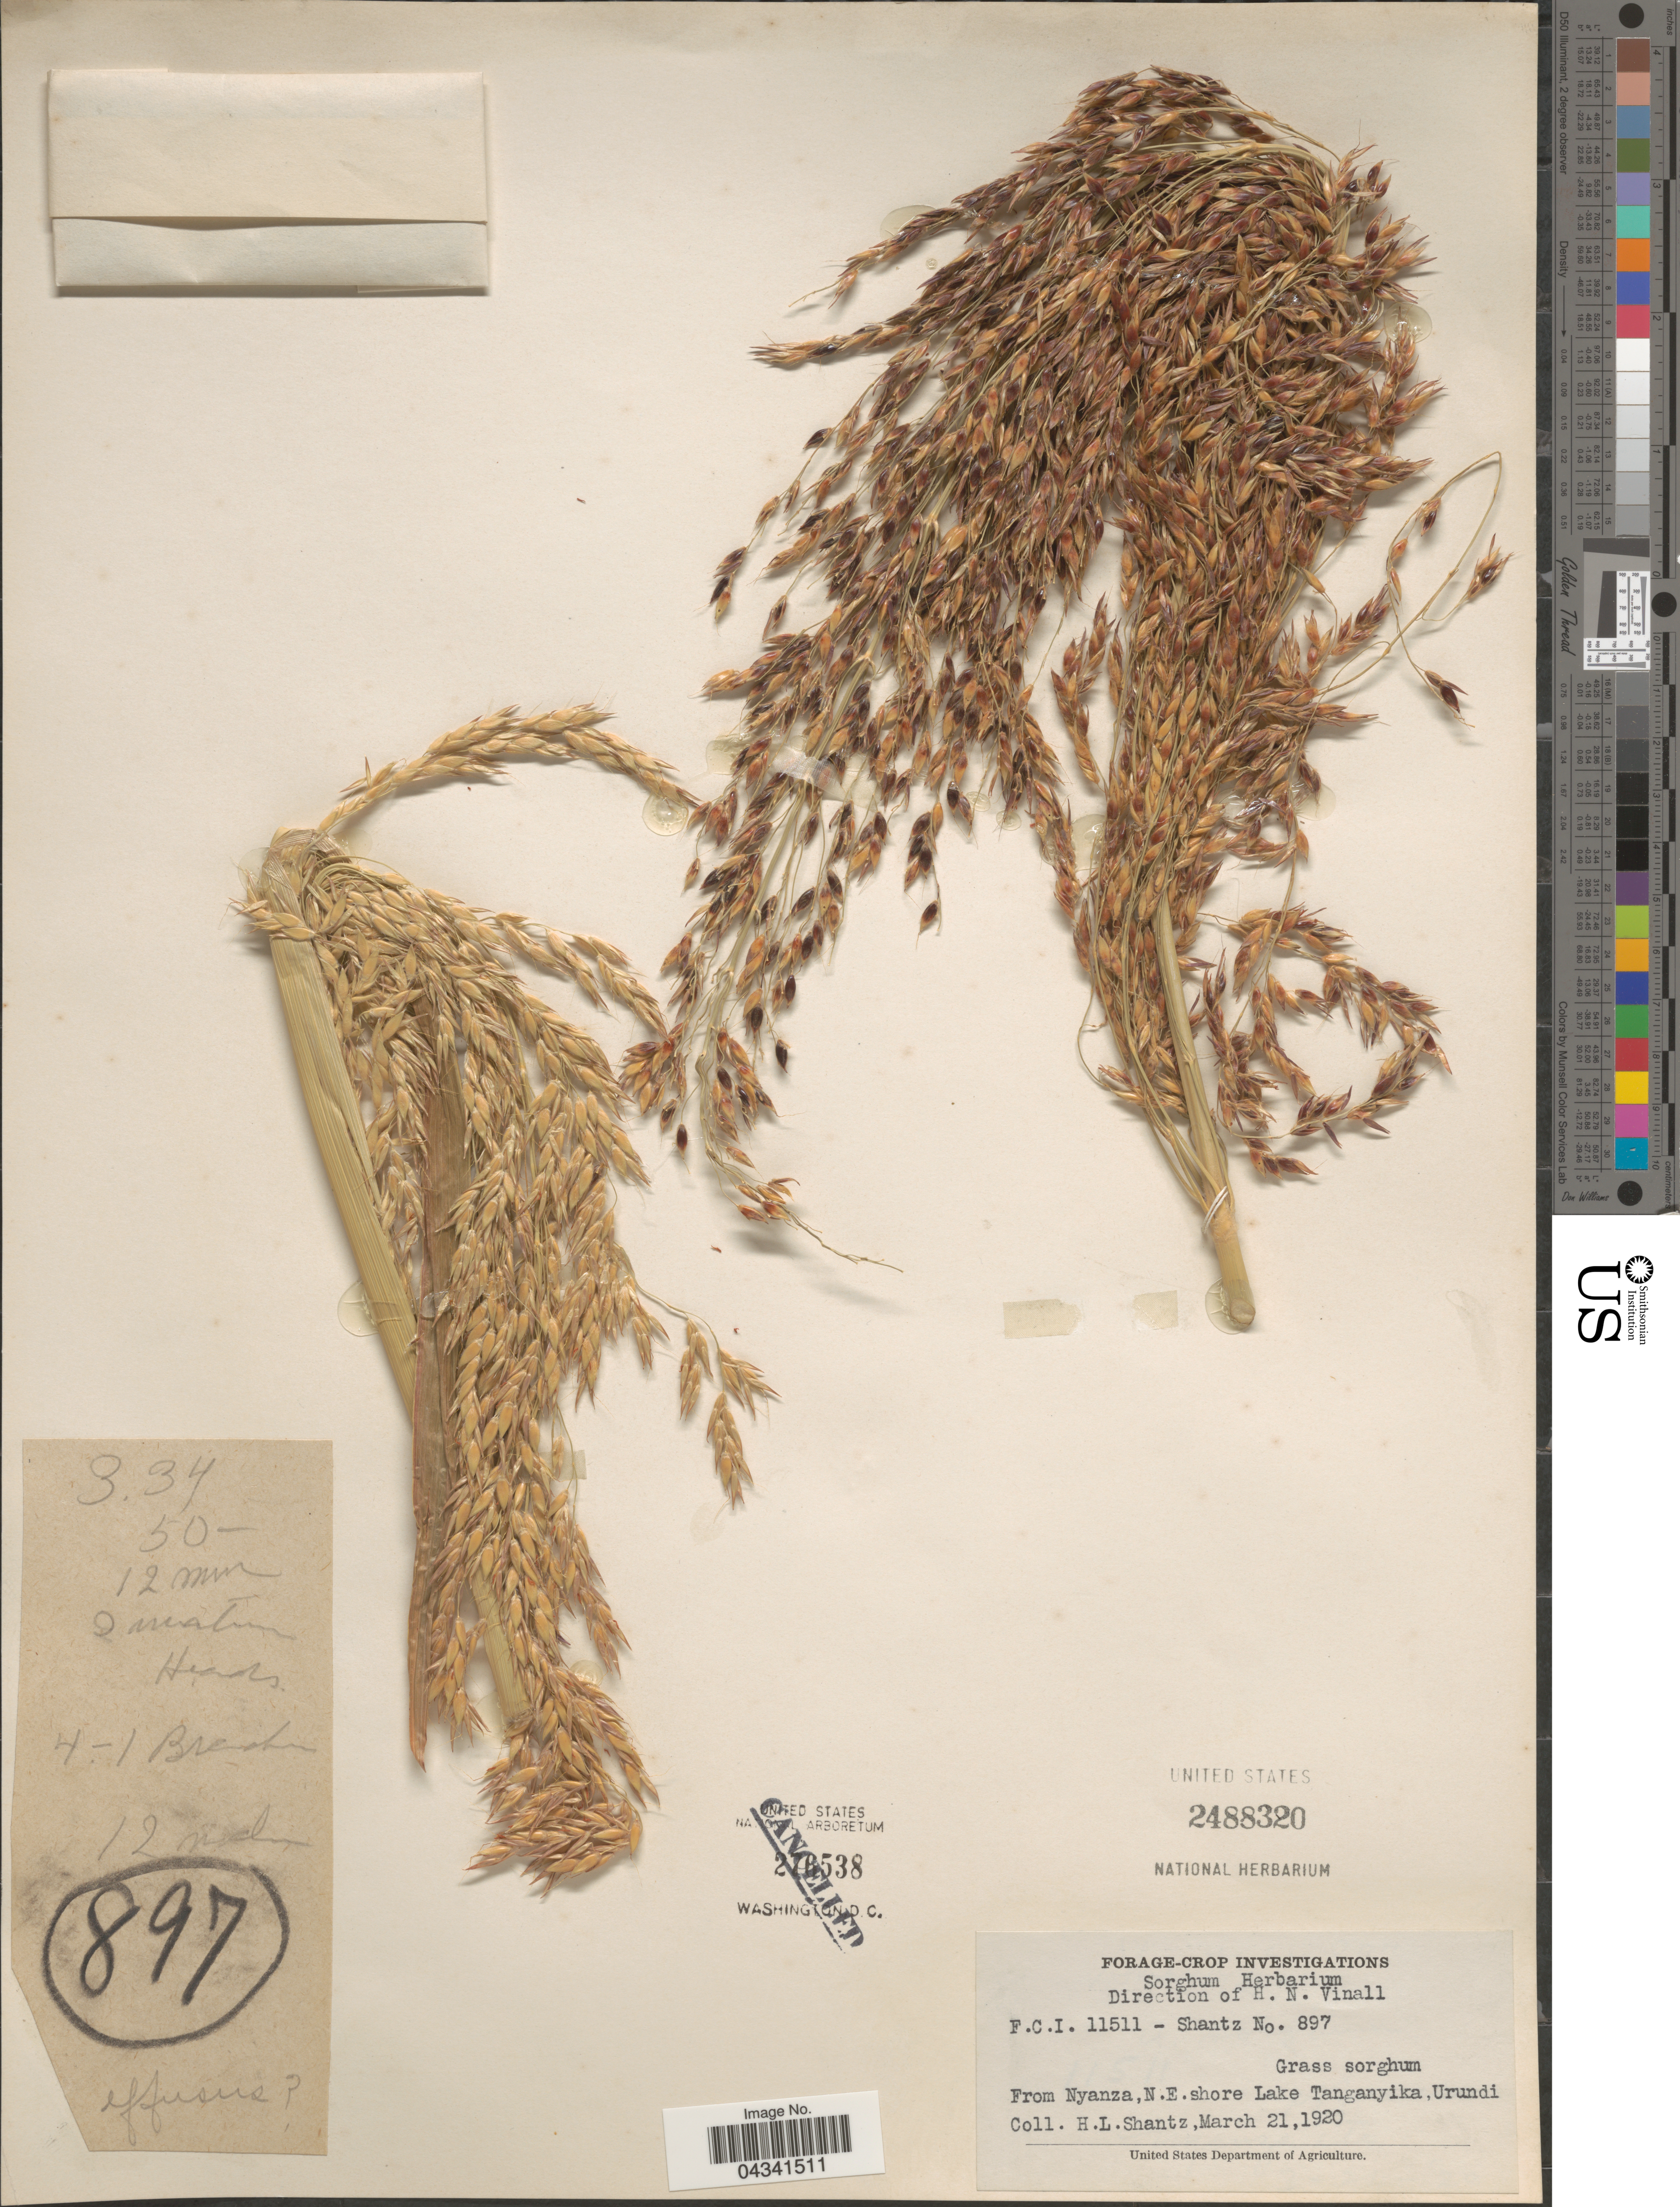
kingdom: Plantae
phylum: Tracheophyta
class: Liliopsida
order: Poales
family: Poaceae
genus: Sorghum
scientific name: Sorghum sp.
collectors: H. Shantz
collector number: F.C.I.11511/897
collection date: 1920-03-21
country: Tanzania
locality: From Nyanza, N. E. shore Lake Tanganyika, Urundi.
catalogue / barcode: US 2488320